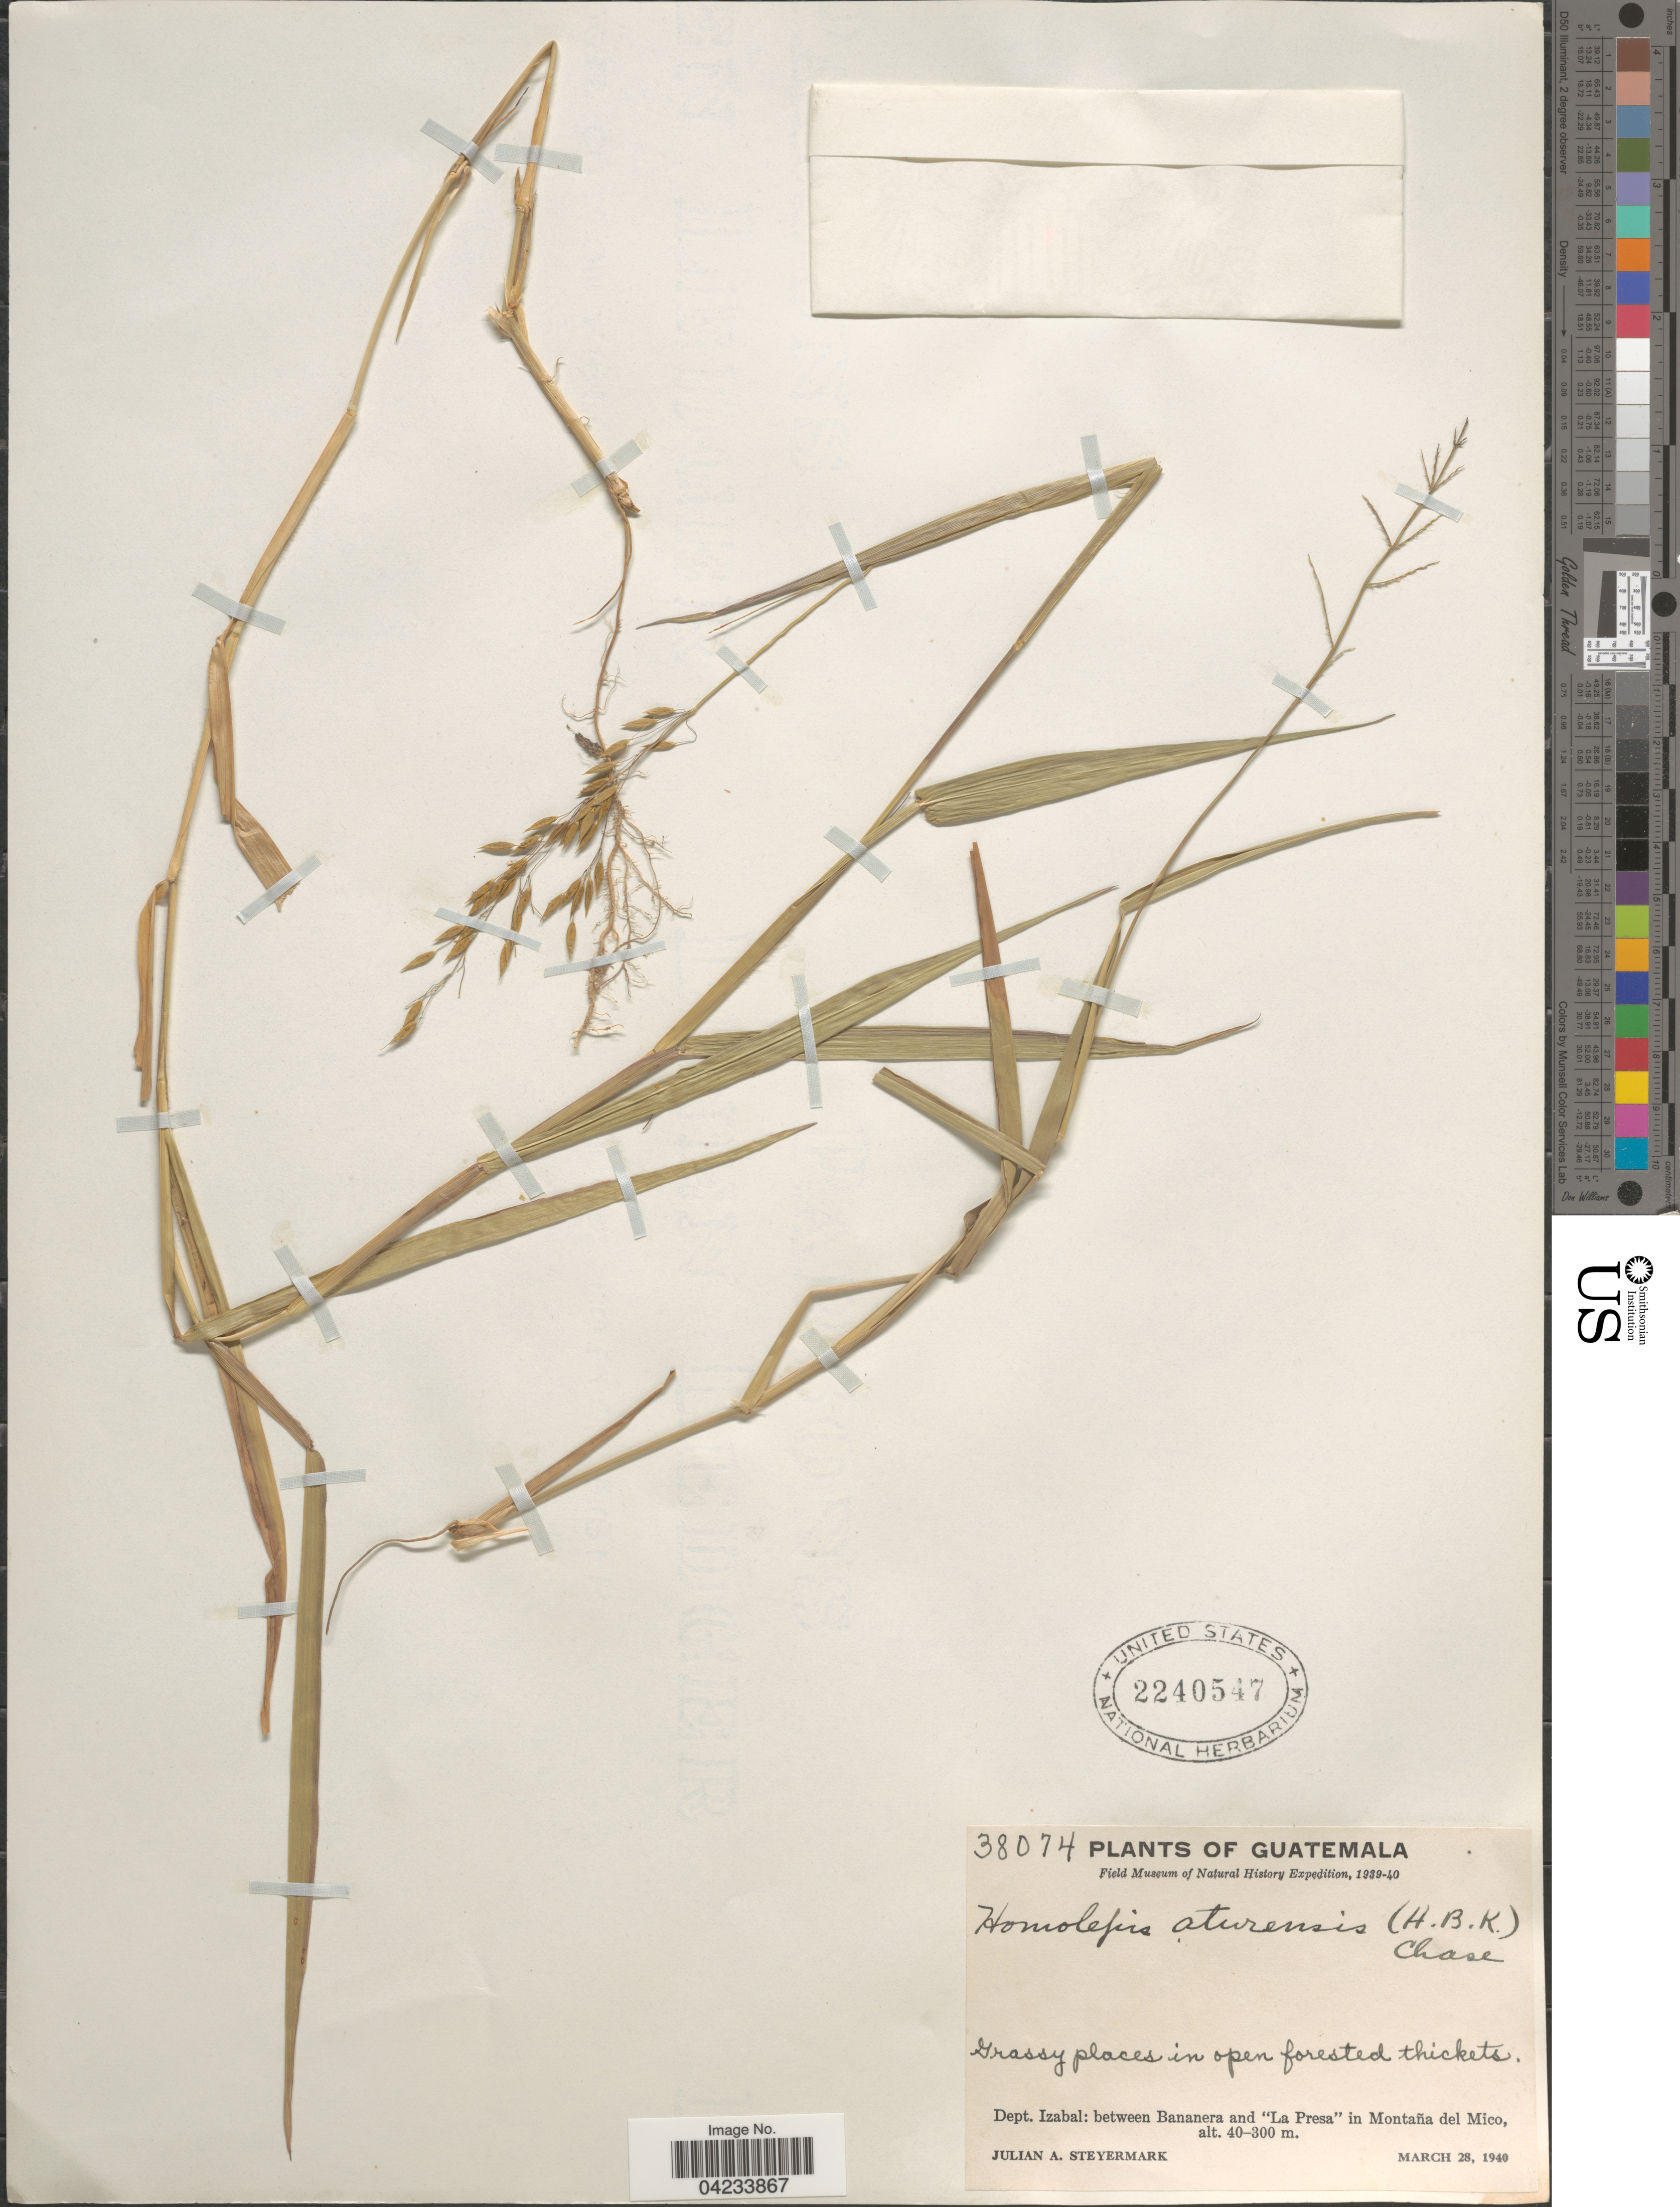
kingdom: Plantae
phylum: Tracheophyta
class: Liliopsida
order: Poales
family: Poaceae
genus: Homolepis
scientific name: Homolepis aturensis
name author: (Kunth) Chase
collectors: J. Steyermark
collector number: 38074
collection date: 1940-03-28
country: Guatemala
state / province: Izabal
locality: Field Museum of Natural History Expedition, 1939-40. Dept. Izabal: between Bananera and "La Presa" on Montaña del Mico.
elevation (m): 40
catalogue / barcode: US 2240547